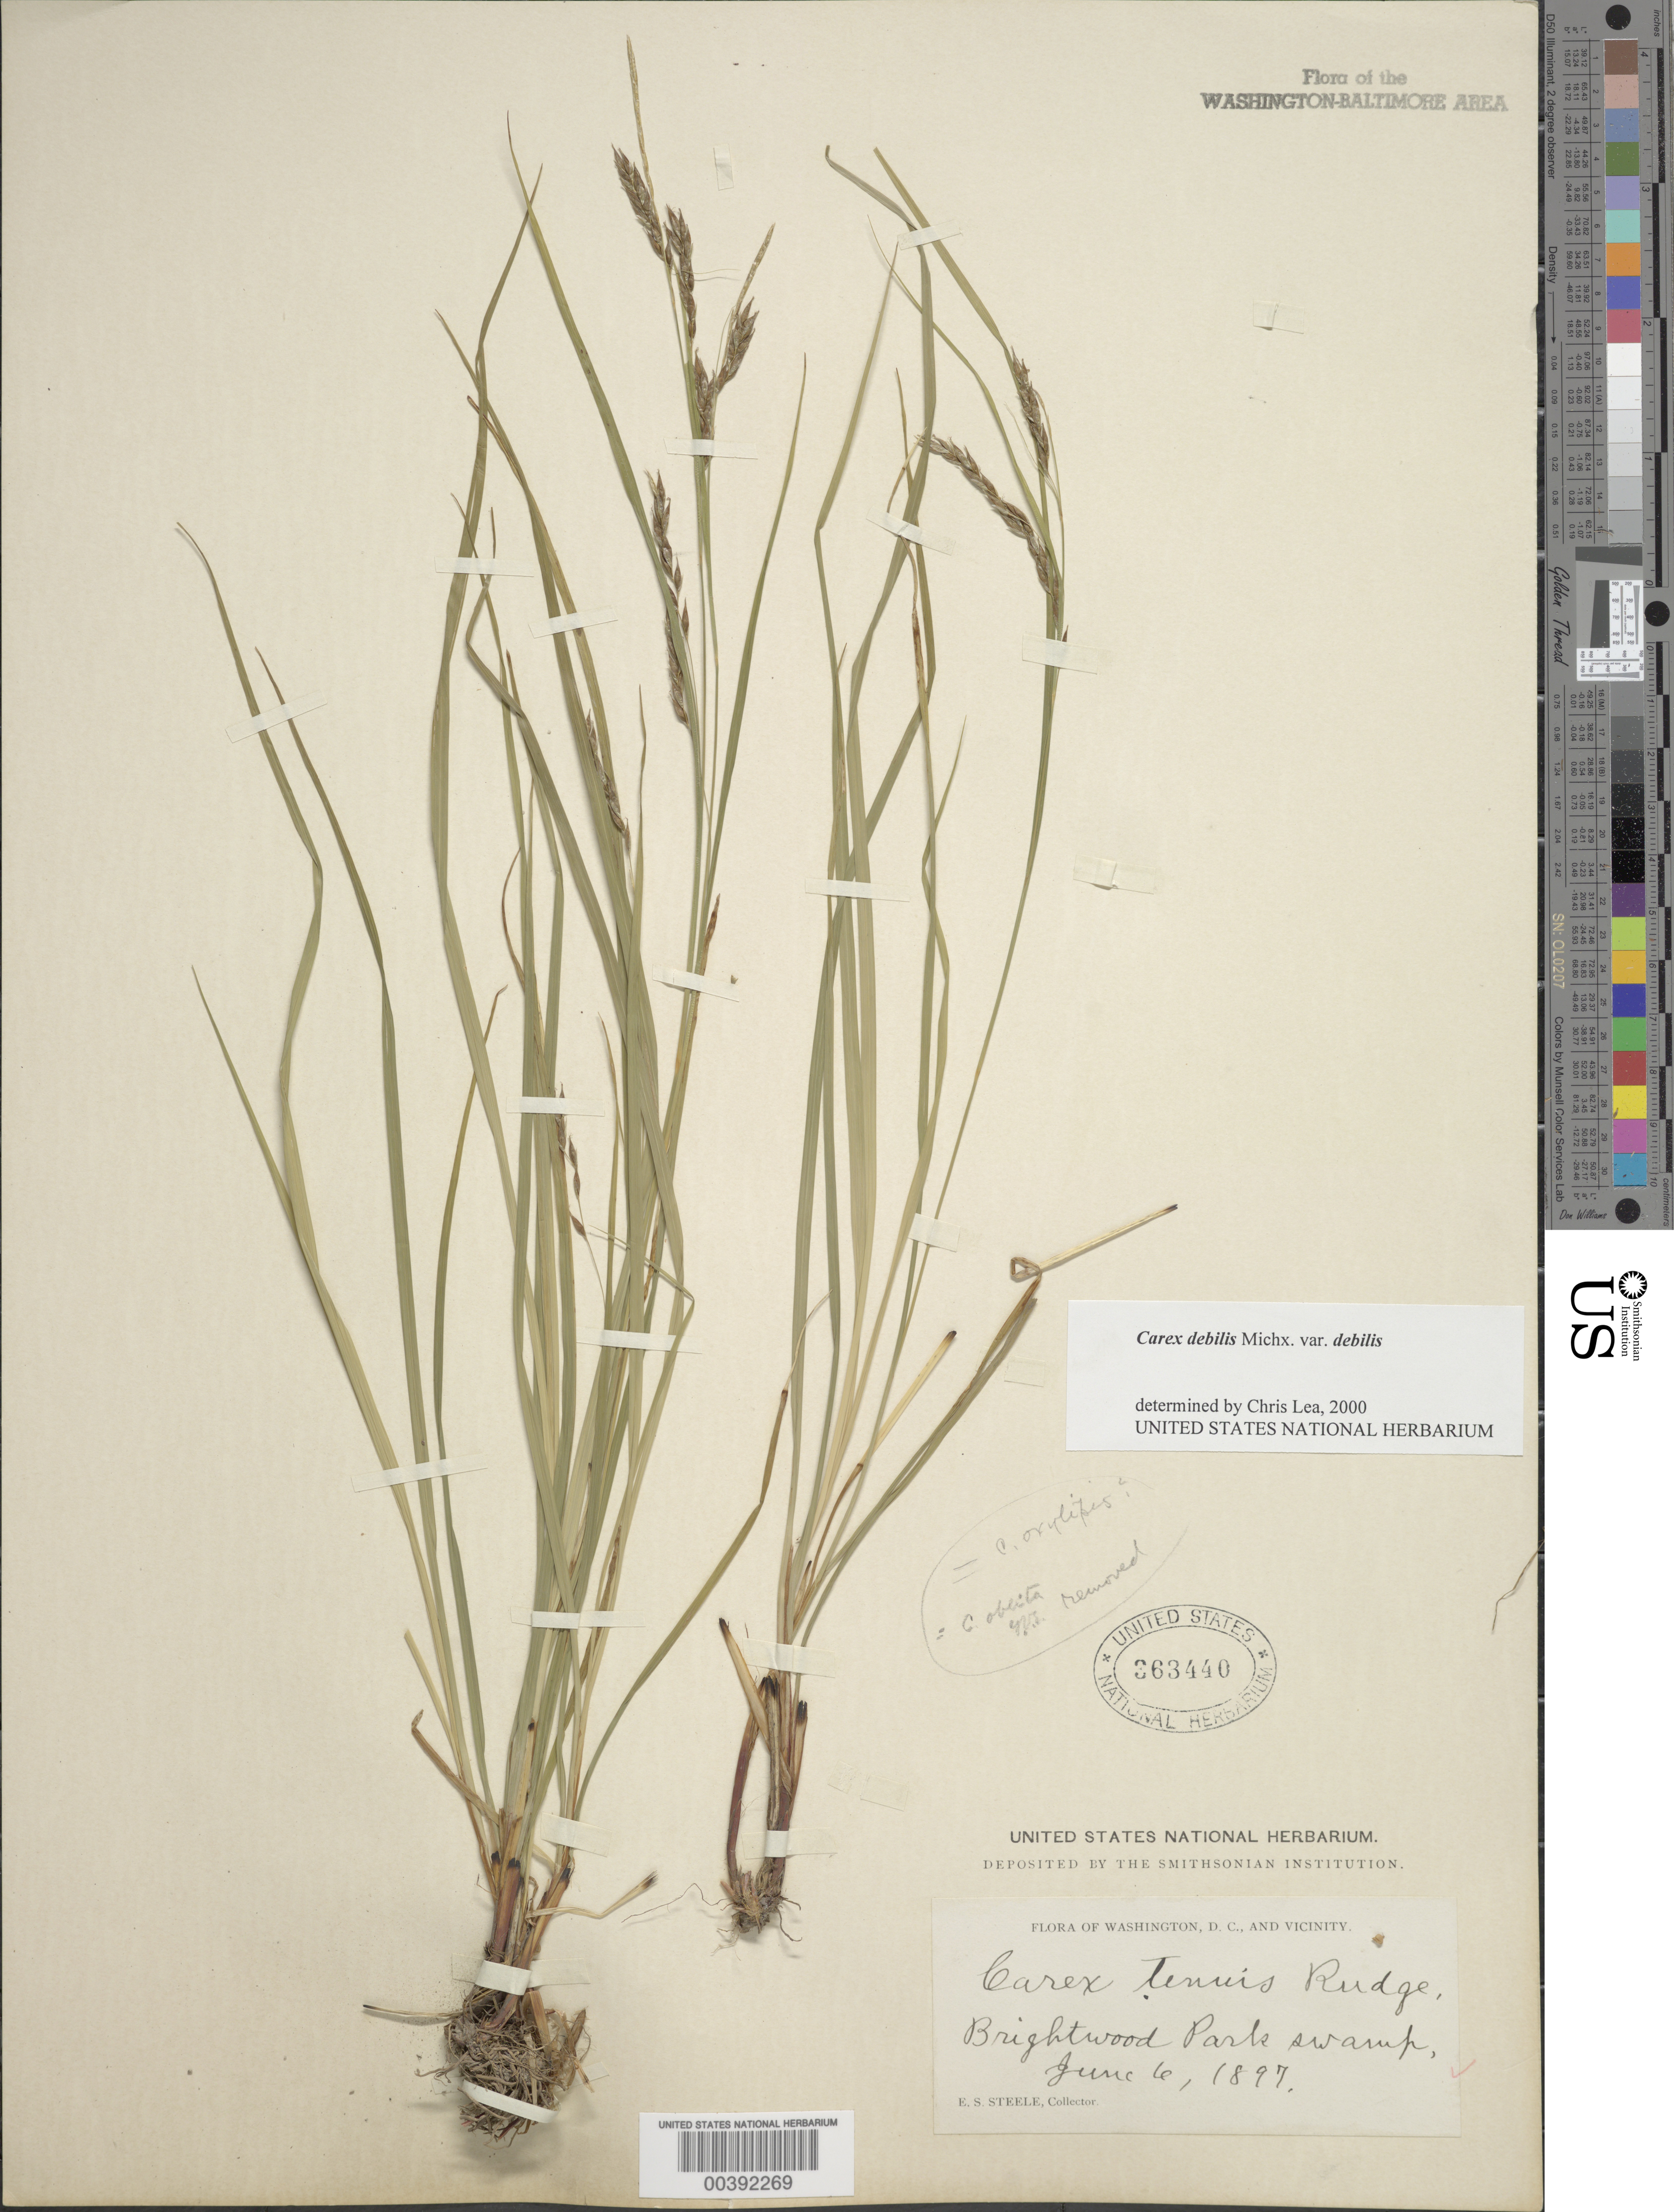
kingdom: Plantae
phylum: Tracheophyta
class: Liliopsida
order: Poales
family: Cyperaceae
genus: Carex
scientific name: Carex debilis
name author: Michx.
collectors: E. Steele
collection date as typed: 06 Jun 1897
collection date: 1897-06-06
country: United States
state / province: District of Columbia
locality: Brightwood Park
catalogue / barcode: US 363440